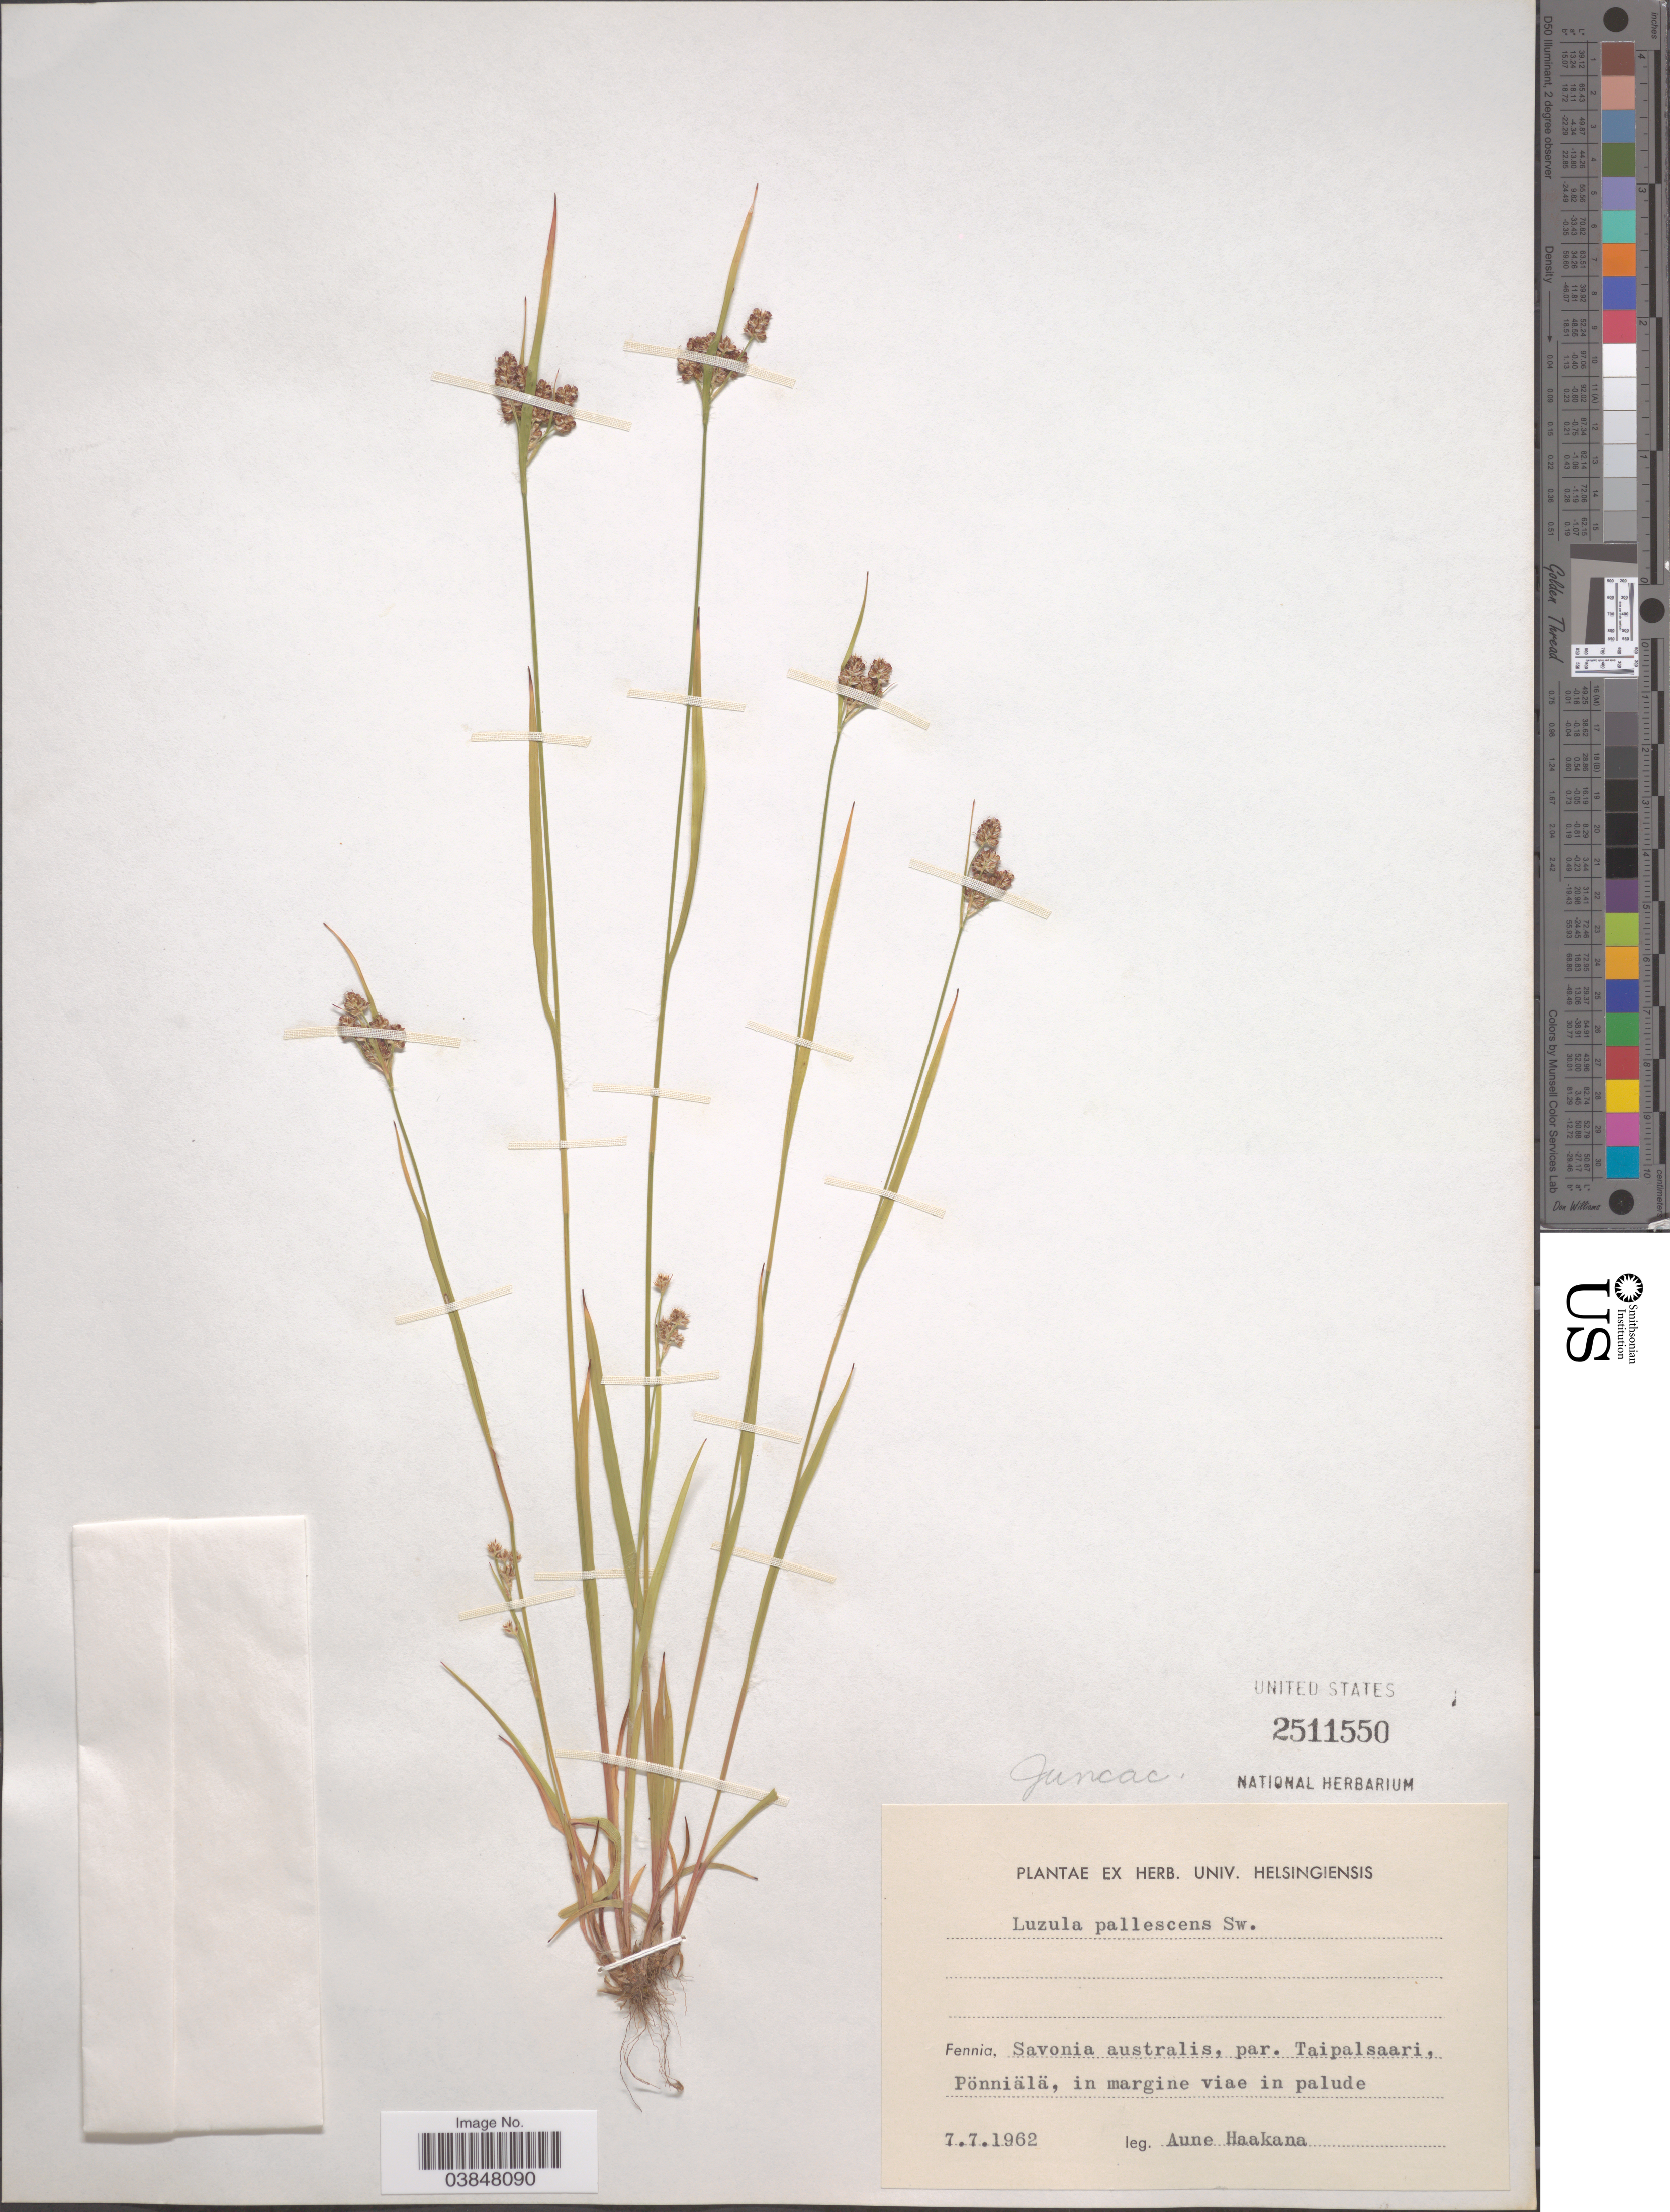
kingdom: Plantae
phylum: Tracheophyta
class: Liliopsida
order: Poales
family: Juncaceae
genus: Luzula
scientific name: Luzula pallescens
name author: Sw.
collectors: A. Haakana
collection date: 1962-07-07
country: Finland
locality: Fennia, Savonia australis, par. Taipalsaari, Pönniälä, in margine viæ in palude.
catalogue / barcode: US 2511550